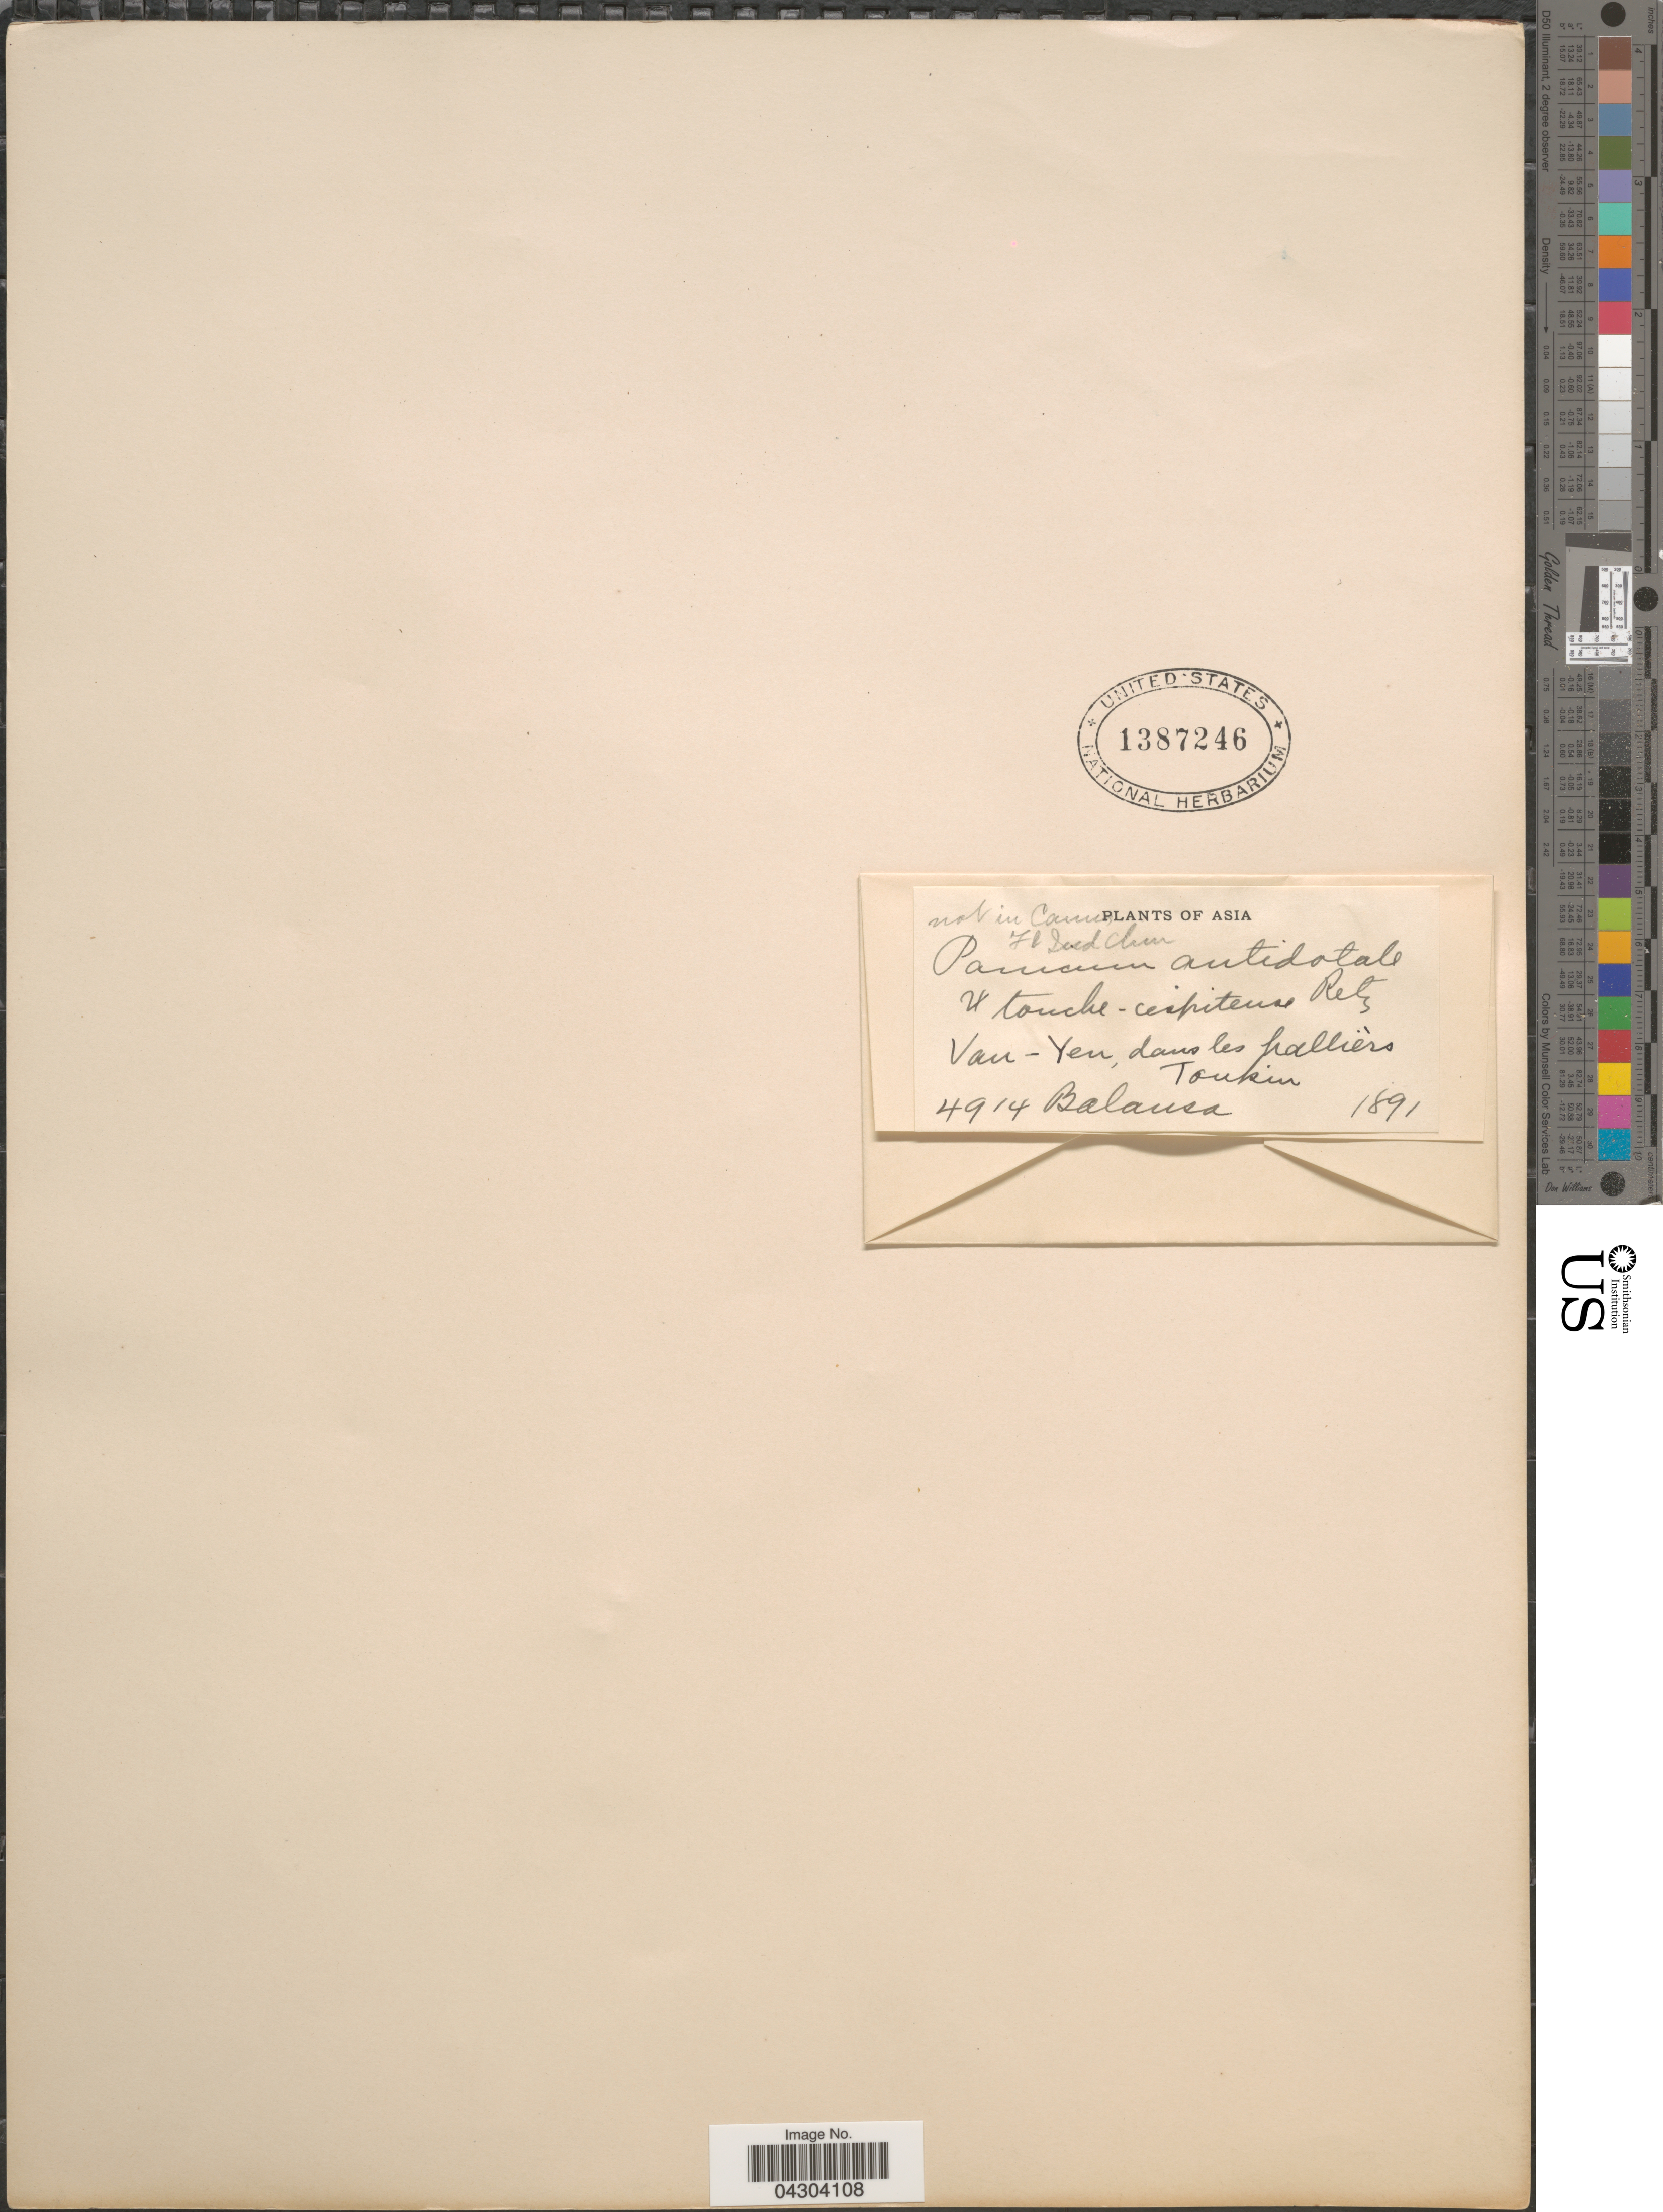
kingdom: Plantae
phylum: Tracheophyta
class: Liliopsida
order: Poales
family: Poaceae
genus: Panicum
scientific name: Panicum antidotale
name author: Retz.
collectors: -. Balansa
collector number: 4914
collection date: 1891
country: Vietnam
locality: Asia. Ind Chin [unsure placement]. Van-Yen, dans les pallièrs Tonkin.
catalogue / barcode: US 1387246